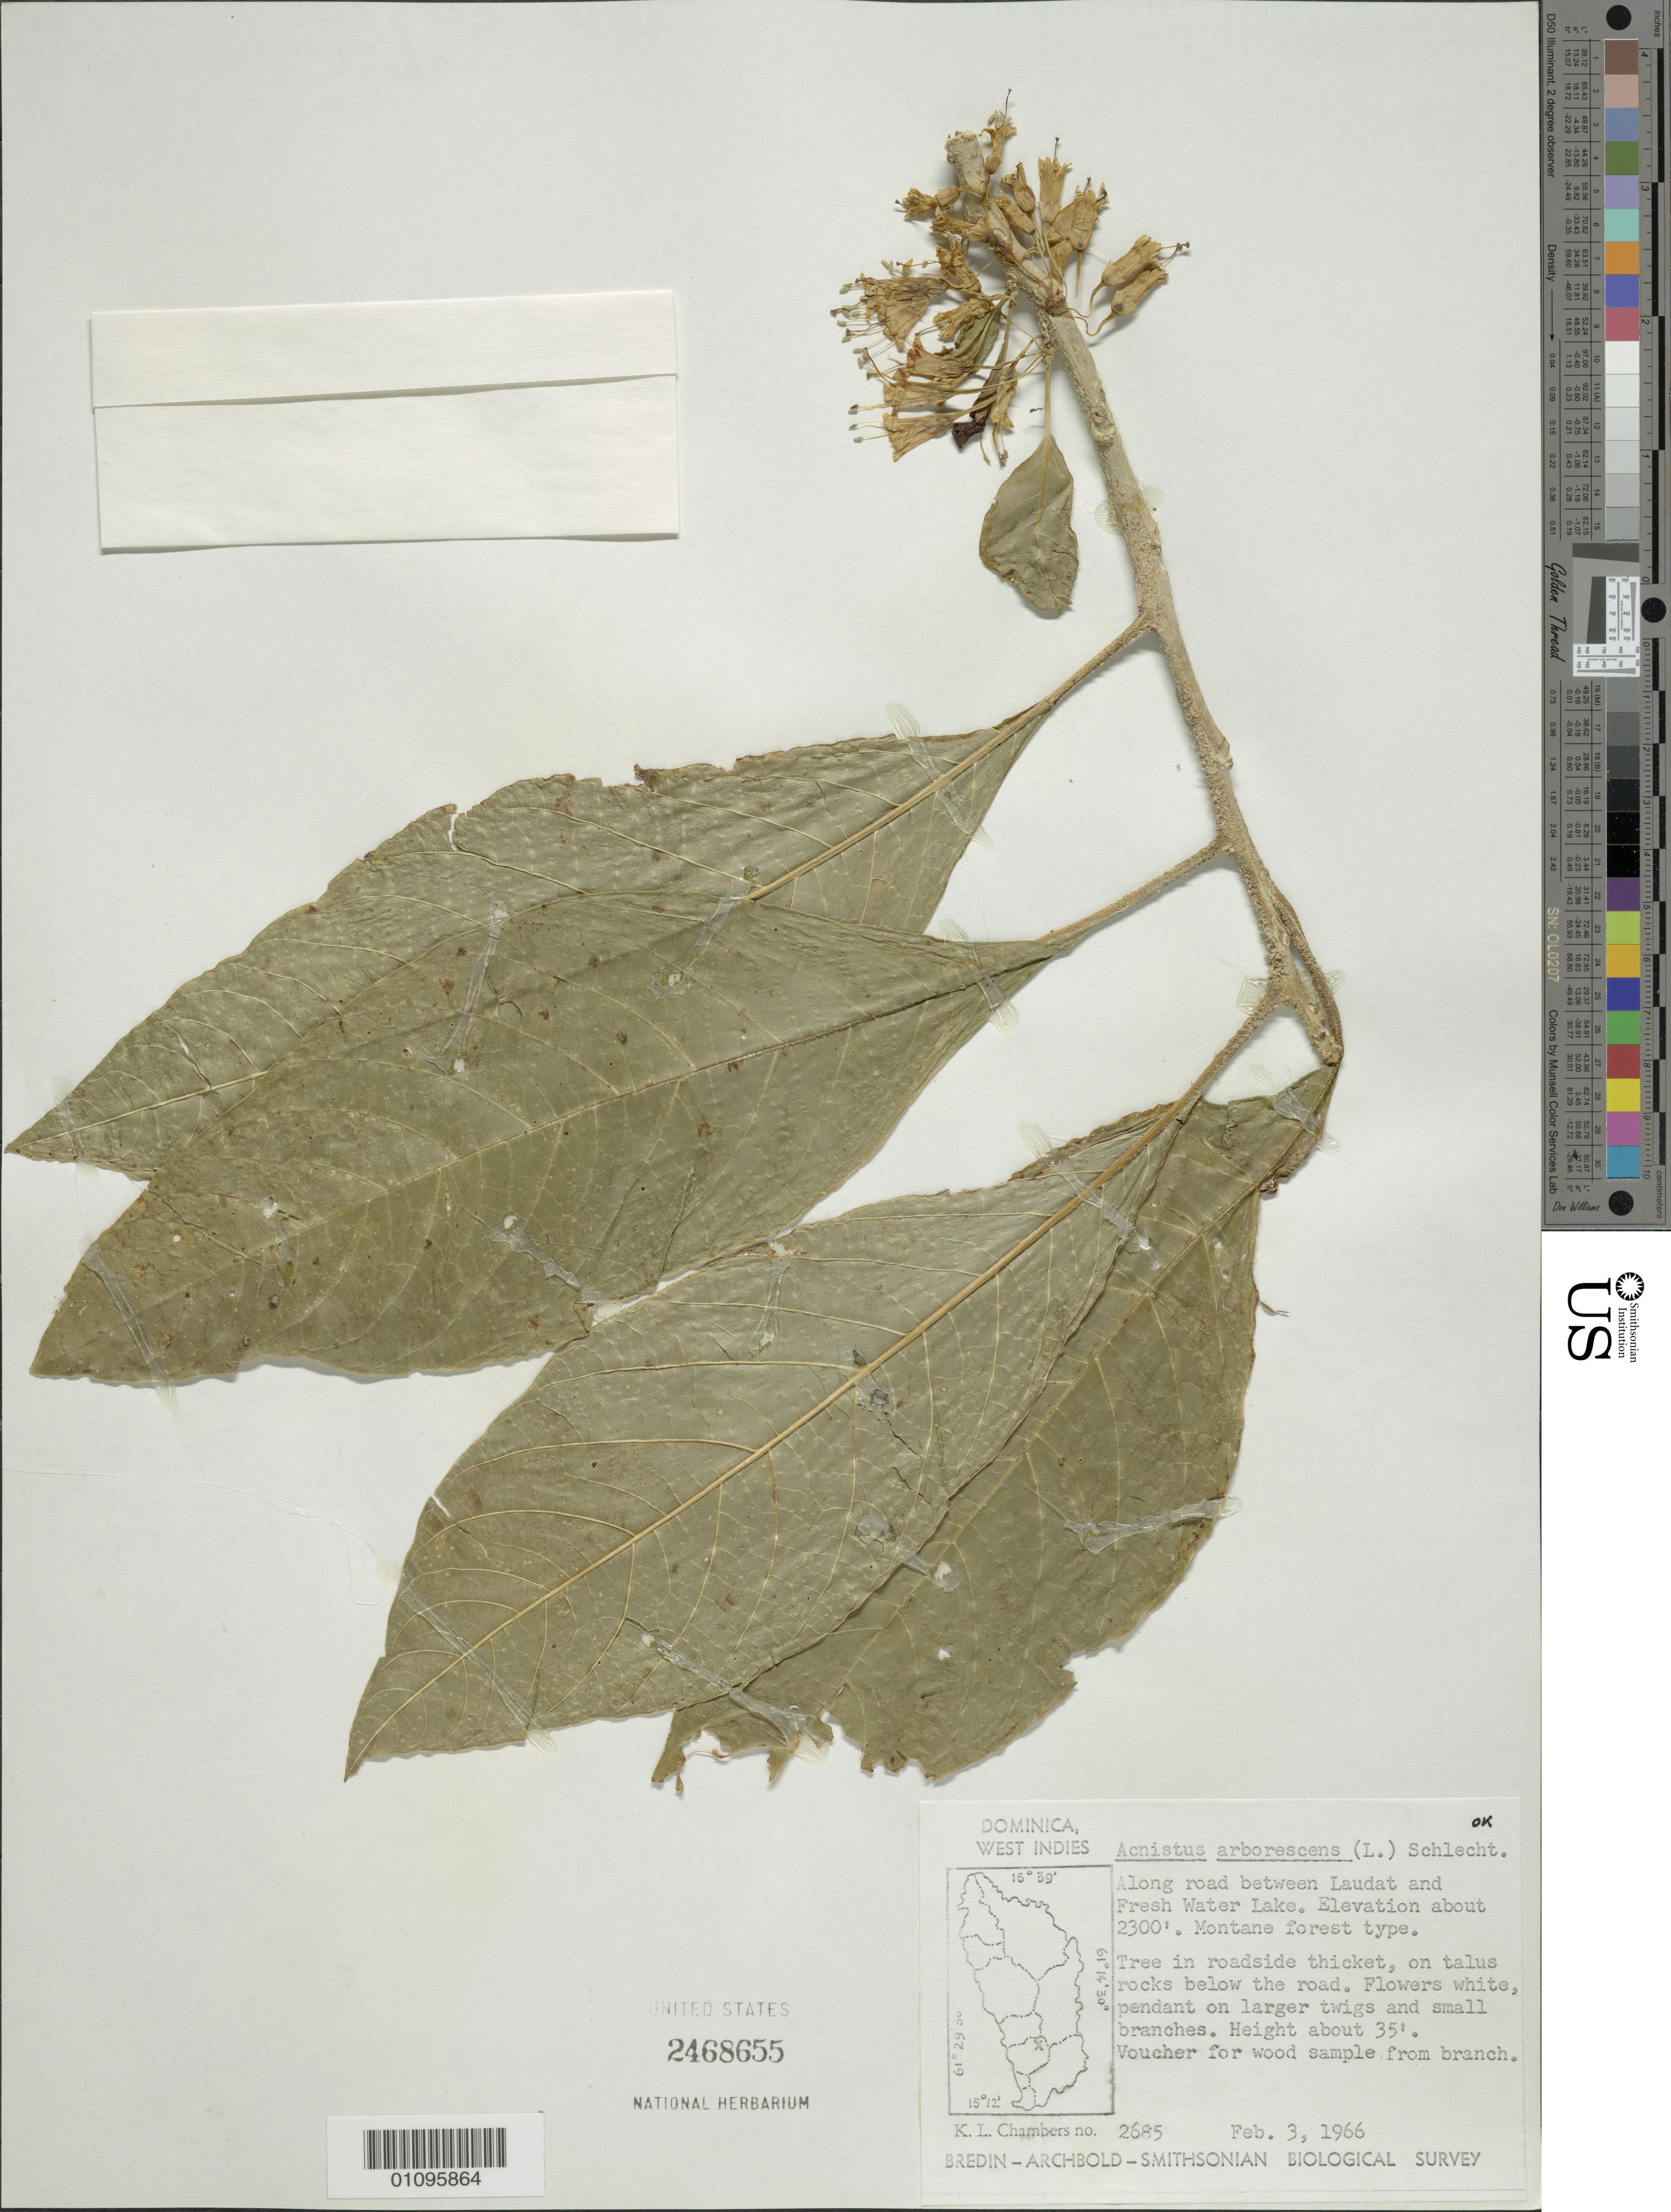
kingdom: Plantae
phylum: Tracheophyta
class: Magnoliopsida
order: Solanales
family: Solanaceae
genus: Acnistus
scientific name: Acnistus arborescens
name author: (L.) Schltdl.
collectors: K. L. Chambers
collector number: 2685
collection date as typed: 03 Feb 1966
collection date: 1966-02-03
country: Dominica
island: Dominica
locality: Laudat to Fresh Water Lake road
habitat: Along road, montane forest type; in roadside thicket on talus rocks below the road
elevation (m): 701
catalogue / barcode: US 2468655